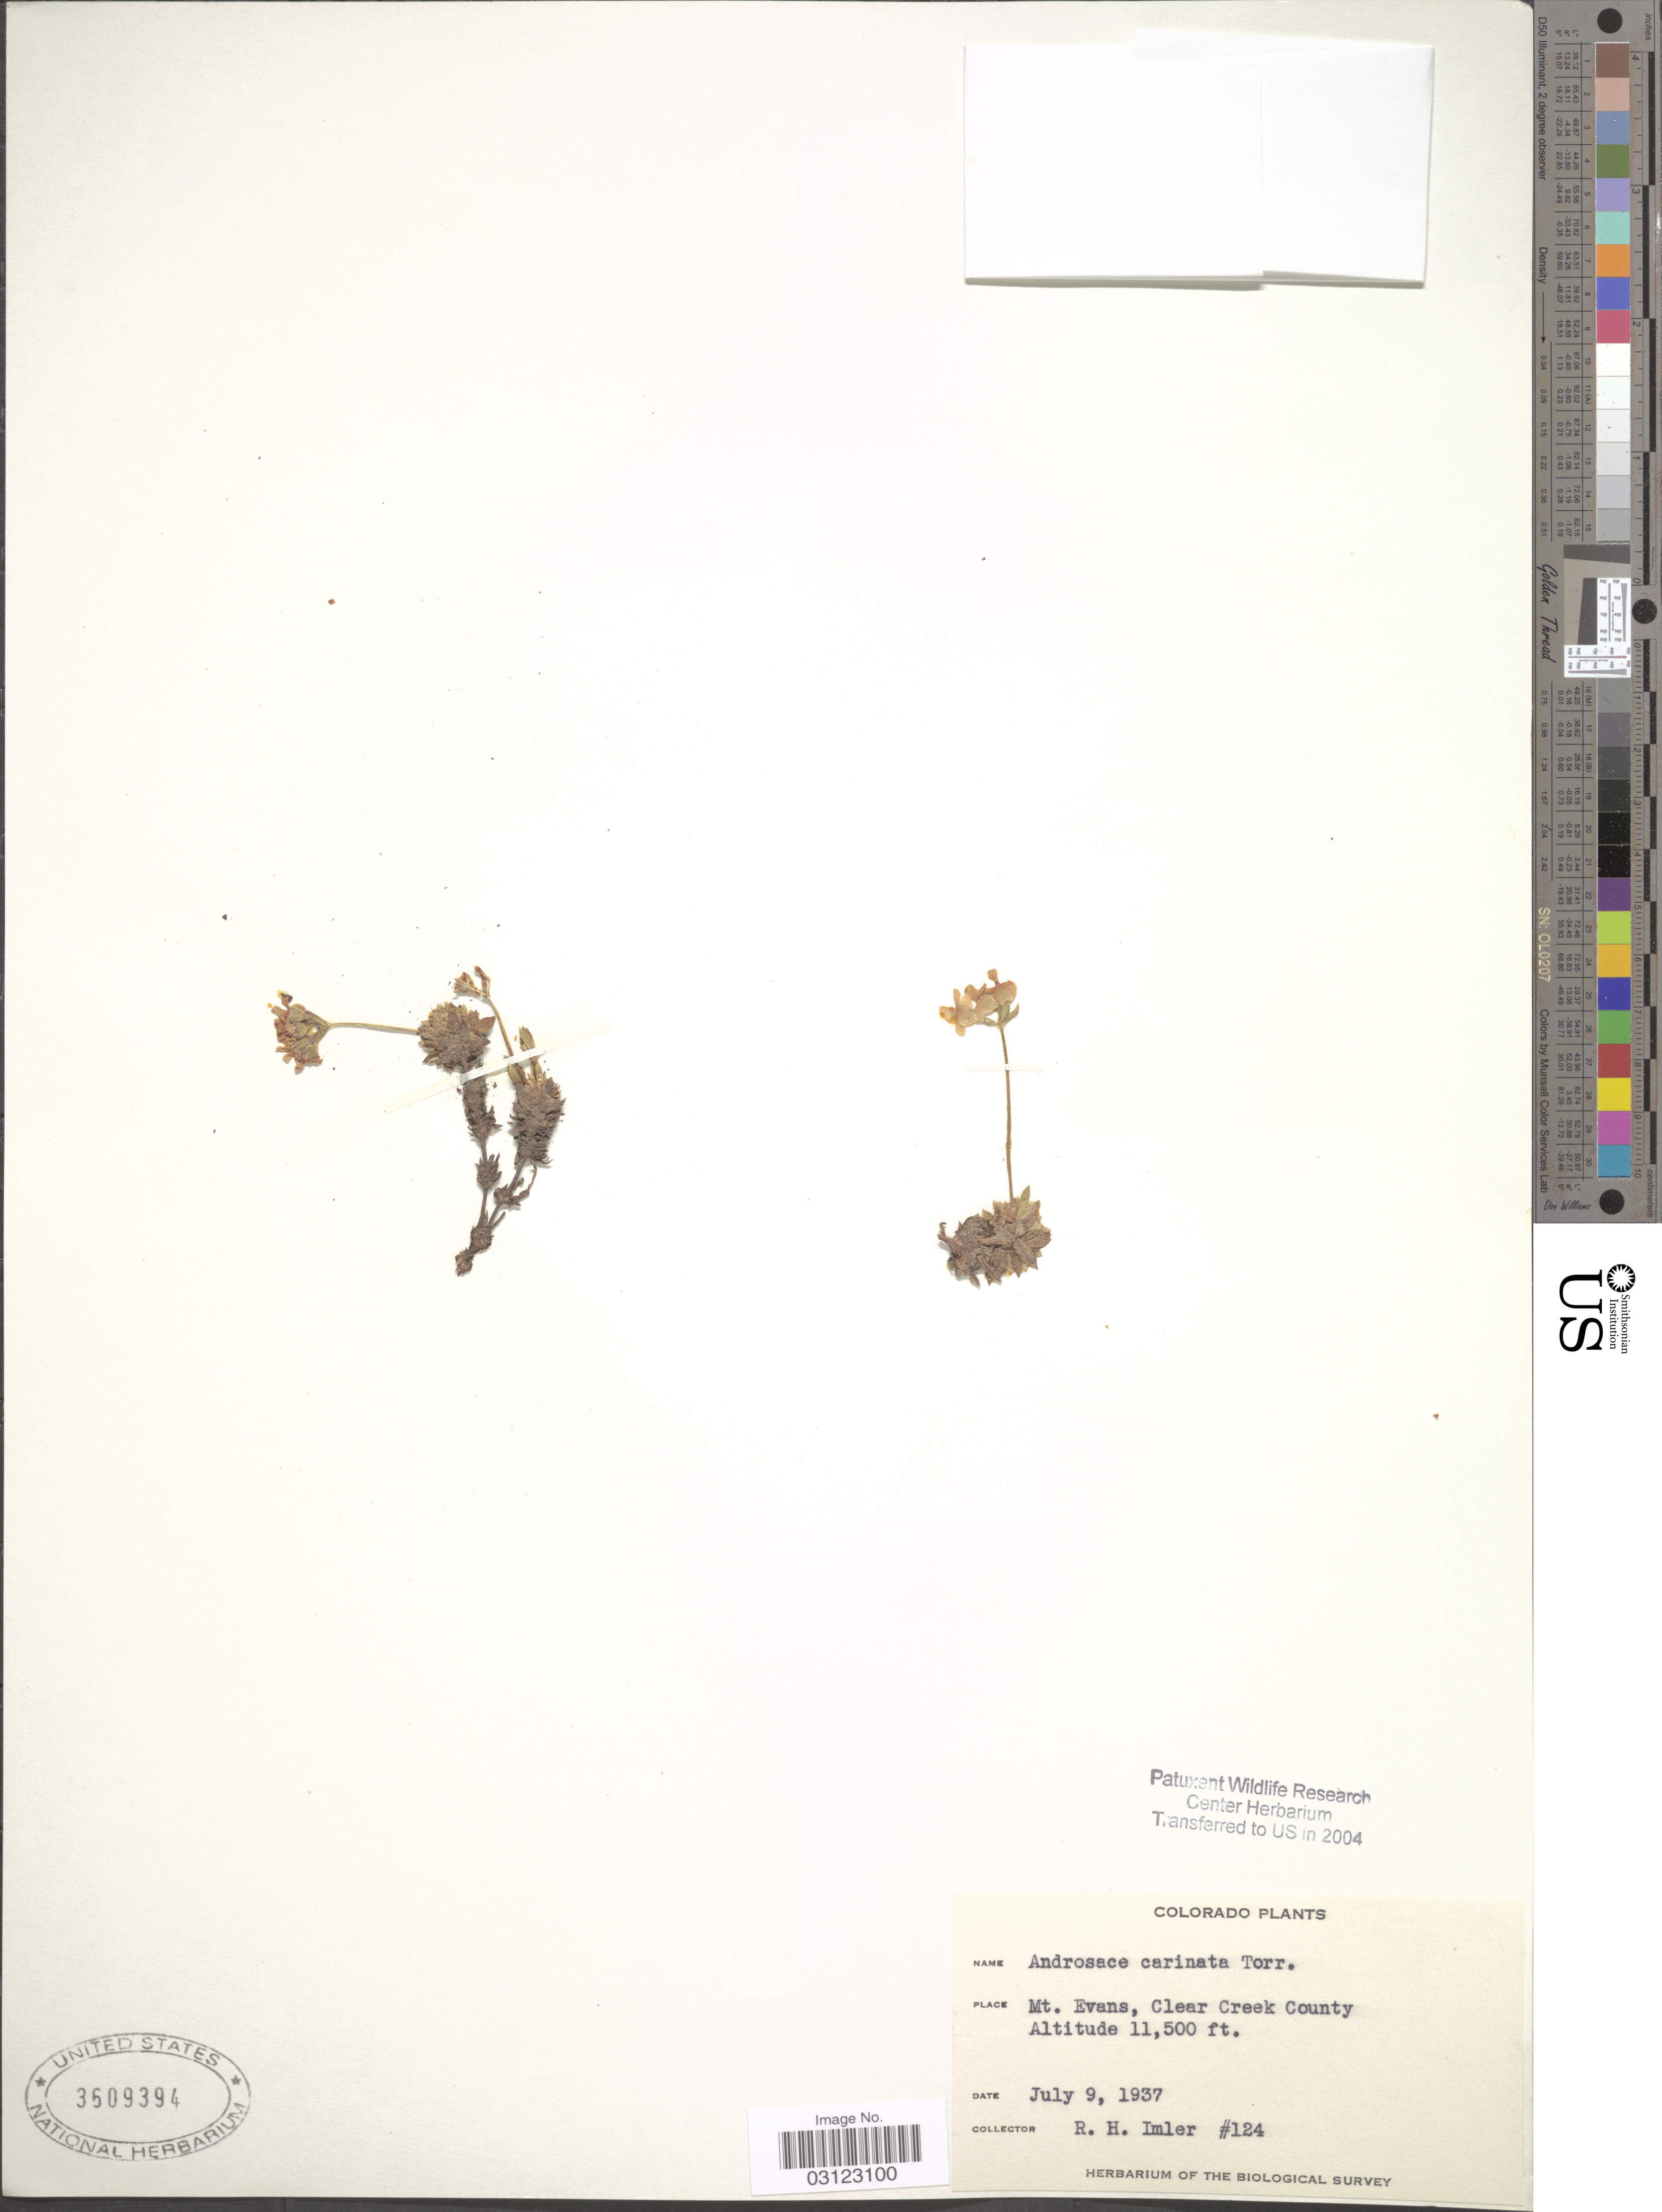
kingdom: Plantae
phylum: Tracheophyta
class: Magnoliopsida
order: Ericales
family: Primulaceae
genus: Androsace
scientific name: Androsace carinata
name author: Torr.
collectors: R. Imler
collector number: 124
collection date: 1937-07-09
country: United States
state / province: Colorado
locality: Mt. Evans, Clear Creek County.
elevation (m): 3505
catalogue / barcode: US 3609394